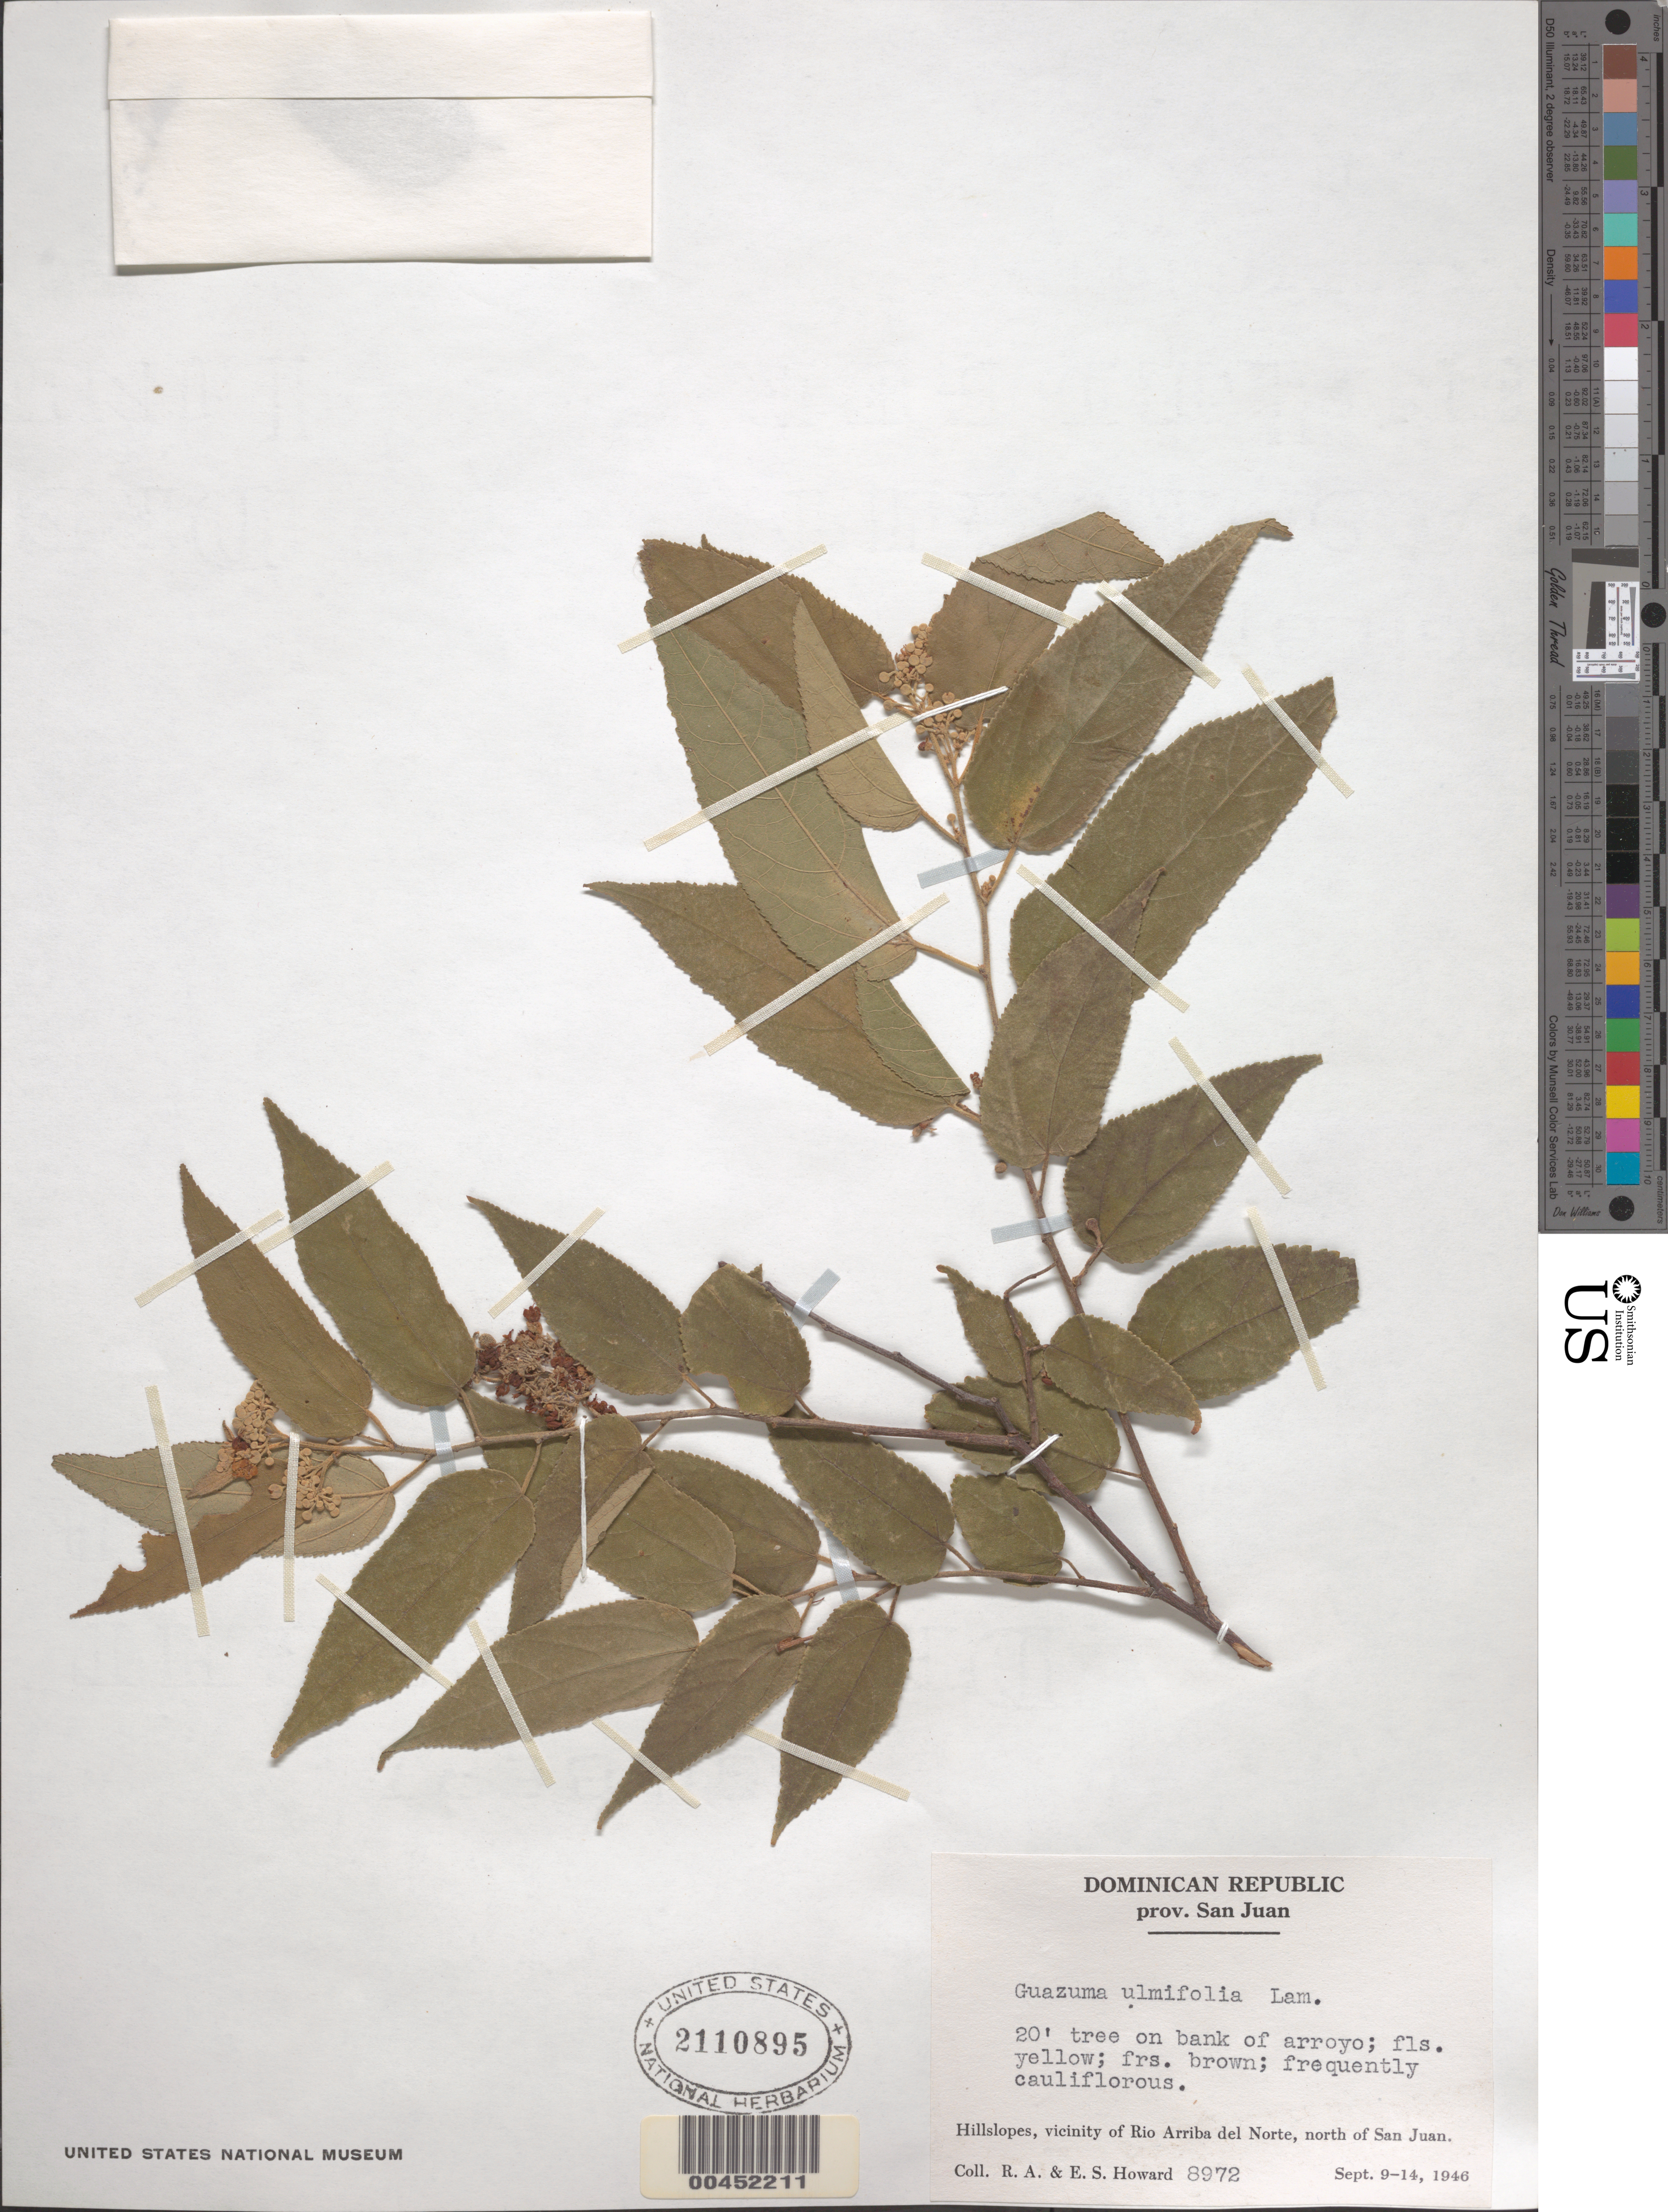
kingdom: Plantae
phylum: Tracheophyta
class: Magnoliopsida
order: Malvales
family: Malvaceae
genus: Guazuma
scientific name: Guazuma ulmifolia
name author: Lam.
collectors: R. A. Howard & E. S. Howard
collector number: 8972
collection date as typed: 09 Sep 1946 to 14 Sep 1946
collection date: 1946-09-09/1946-09-14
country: Dominican Republic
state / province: San Juan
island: Hispaniola Island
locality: Vicinity of Rio Arriba del Norte, N of San Juan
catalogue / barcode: US 2110895